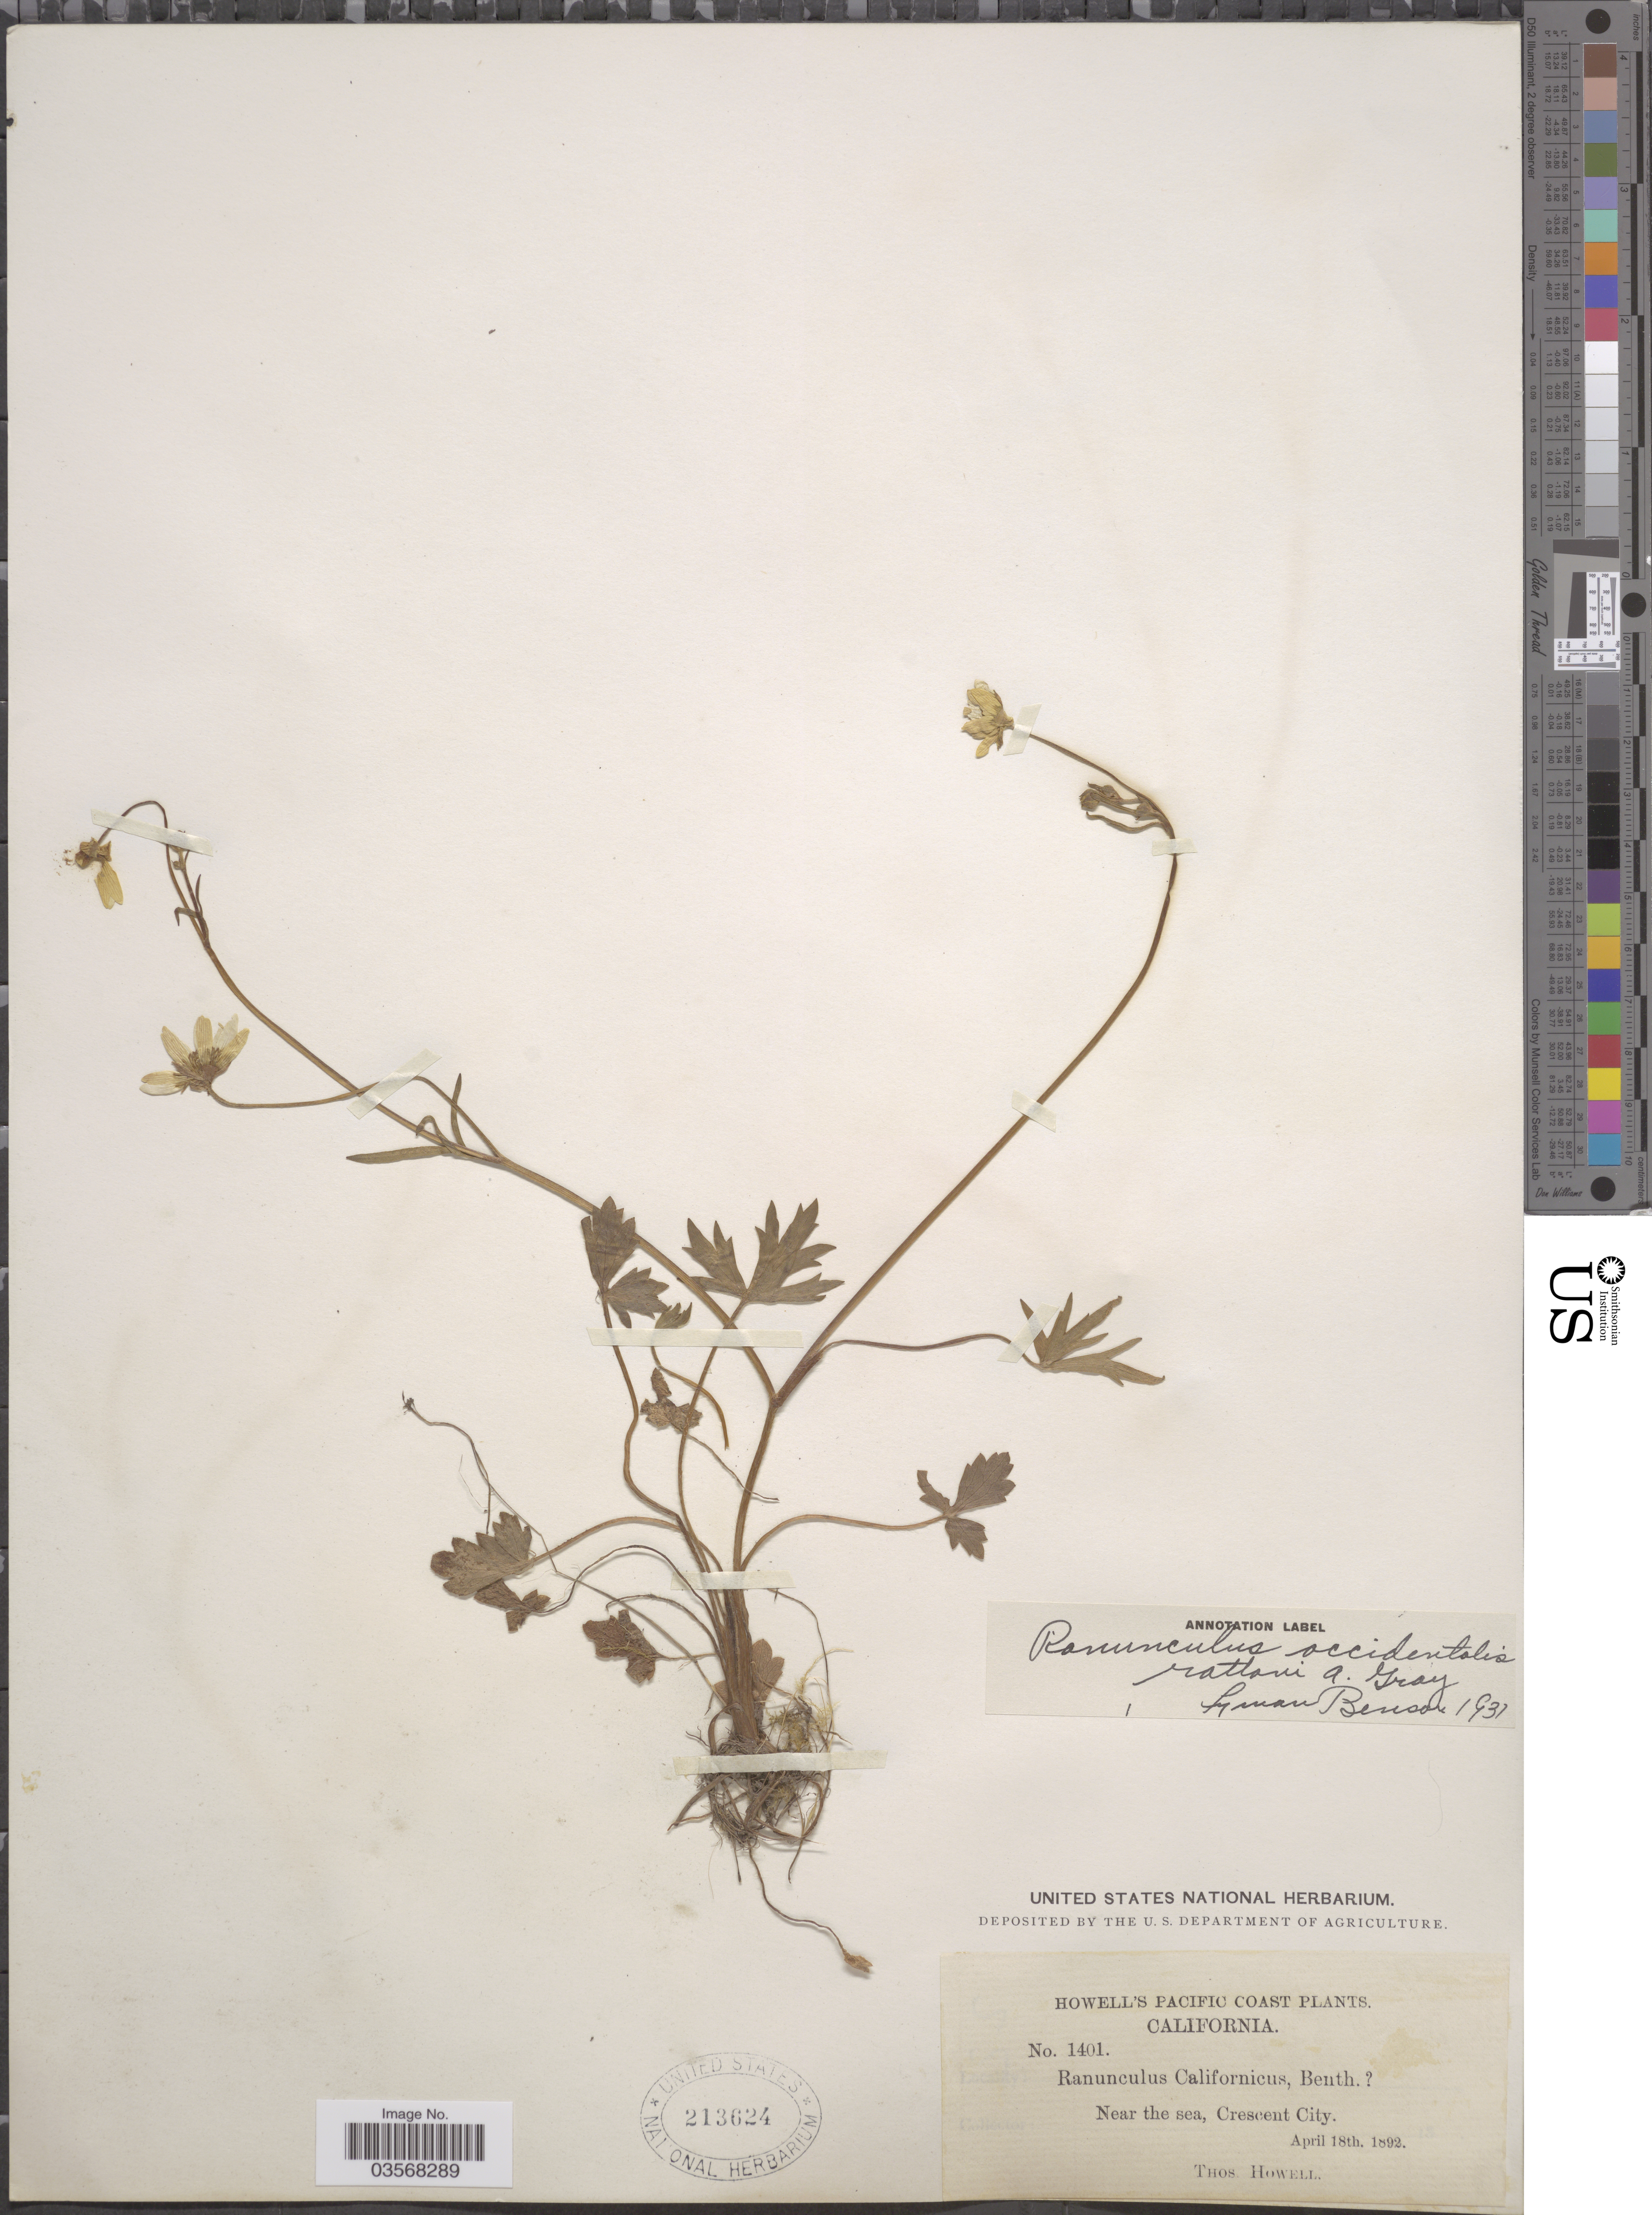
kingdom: Plantae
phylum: Tracheophyta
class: Magnoliopsida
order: Ranunculales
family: Ranunculaceae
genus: Ranunculus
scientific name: Ranunculus occidentalis var. rattanii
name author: A. Gray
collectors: T. Howell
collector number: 1401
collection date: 1892-04-18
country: United States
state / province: California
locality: Pacific Coast. Near the sea, Crescent City.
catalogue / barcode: US 213624